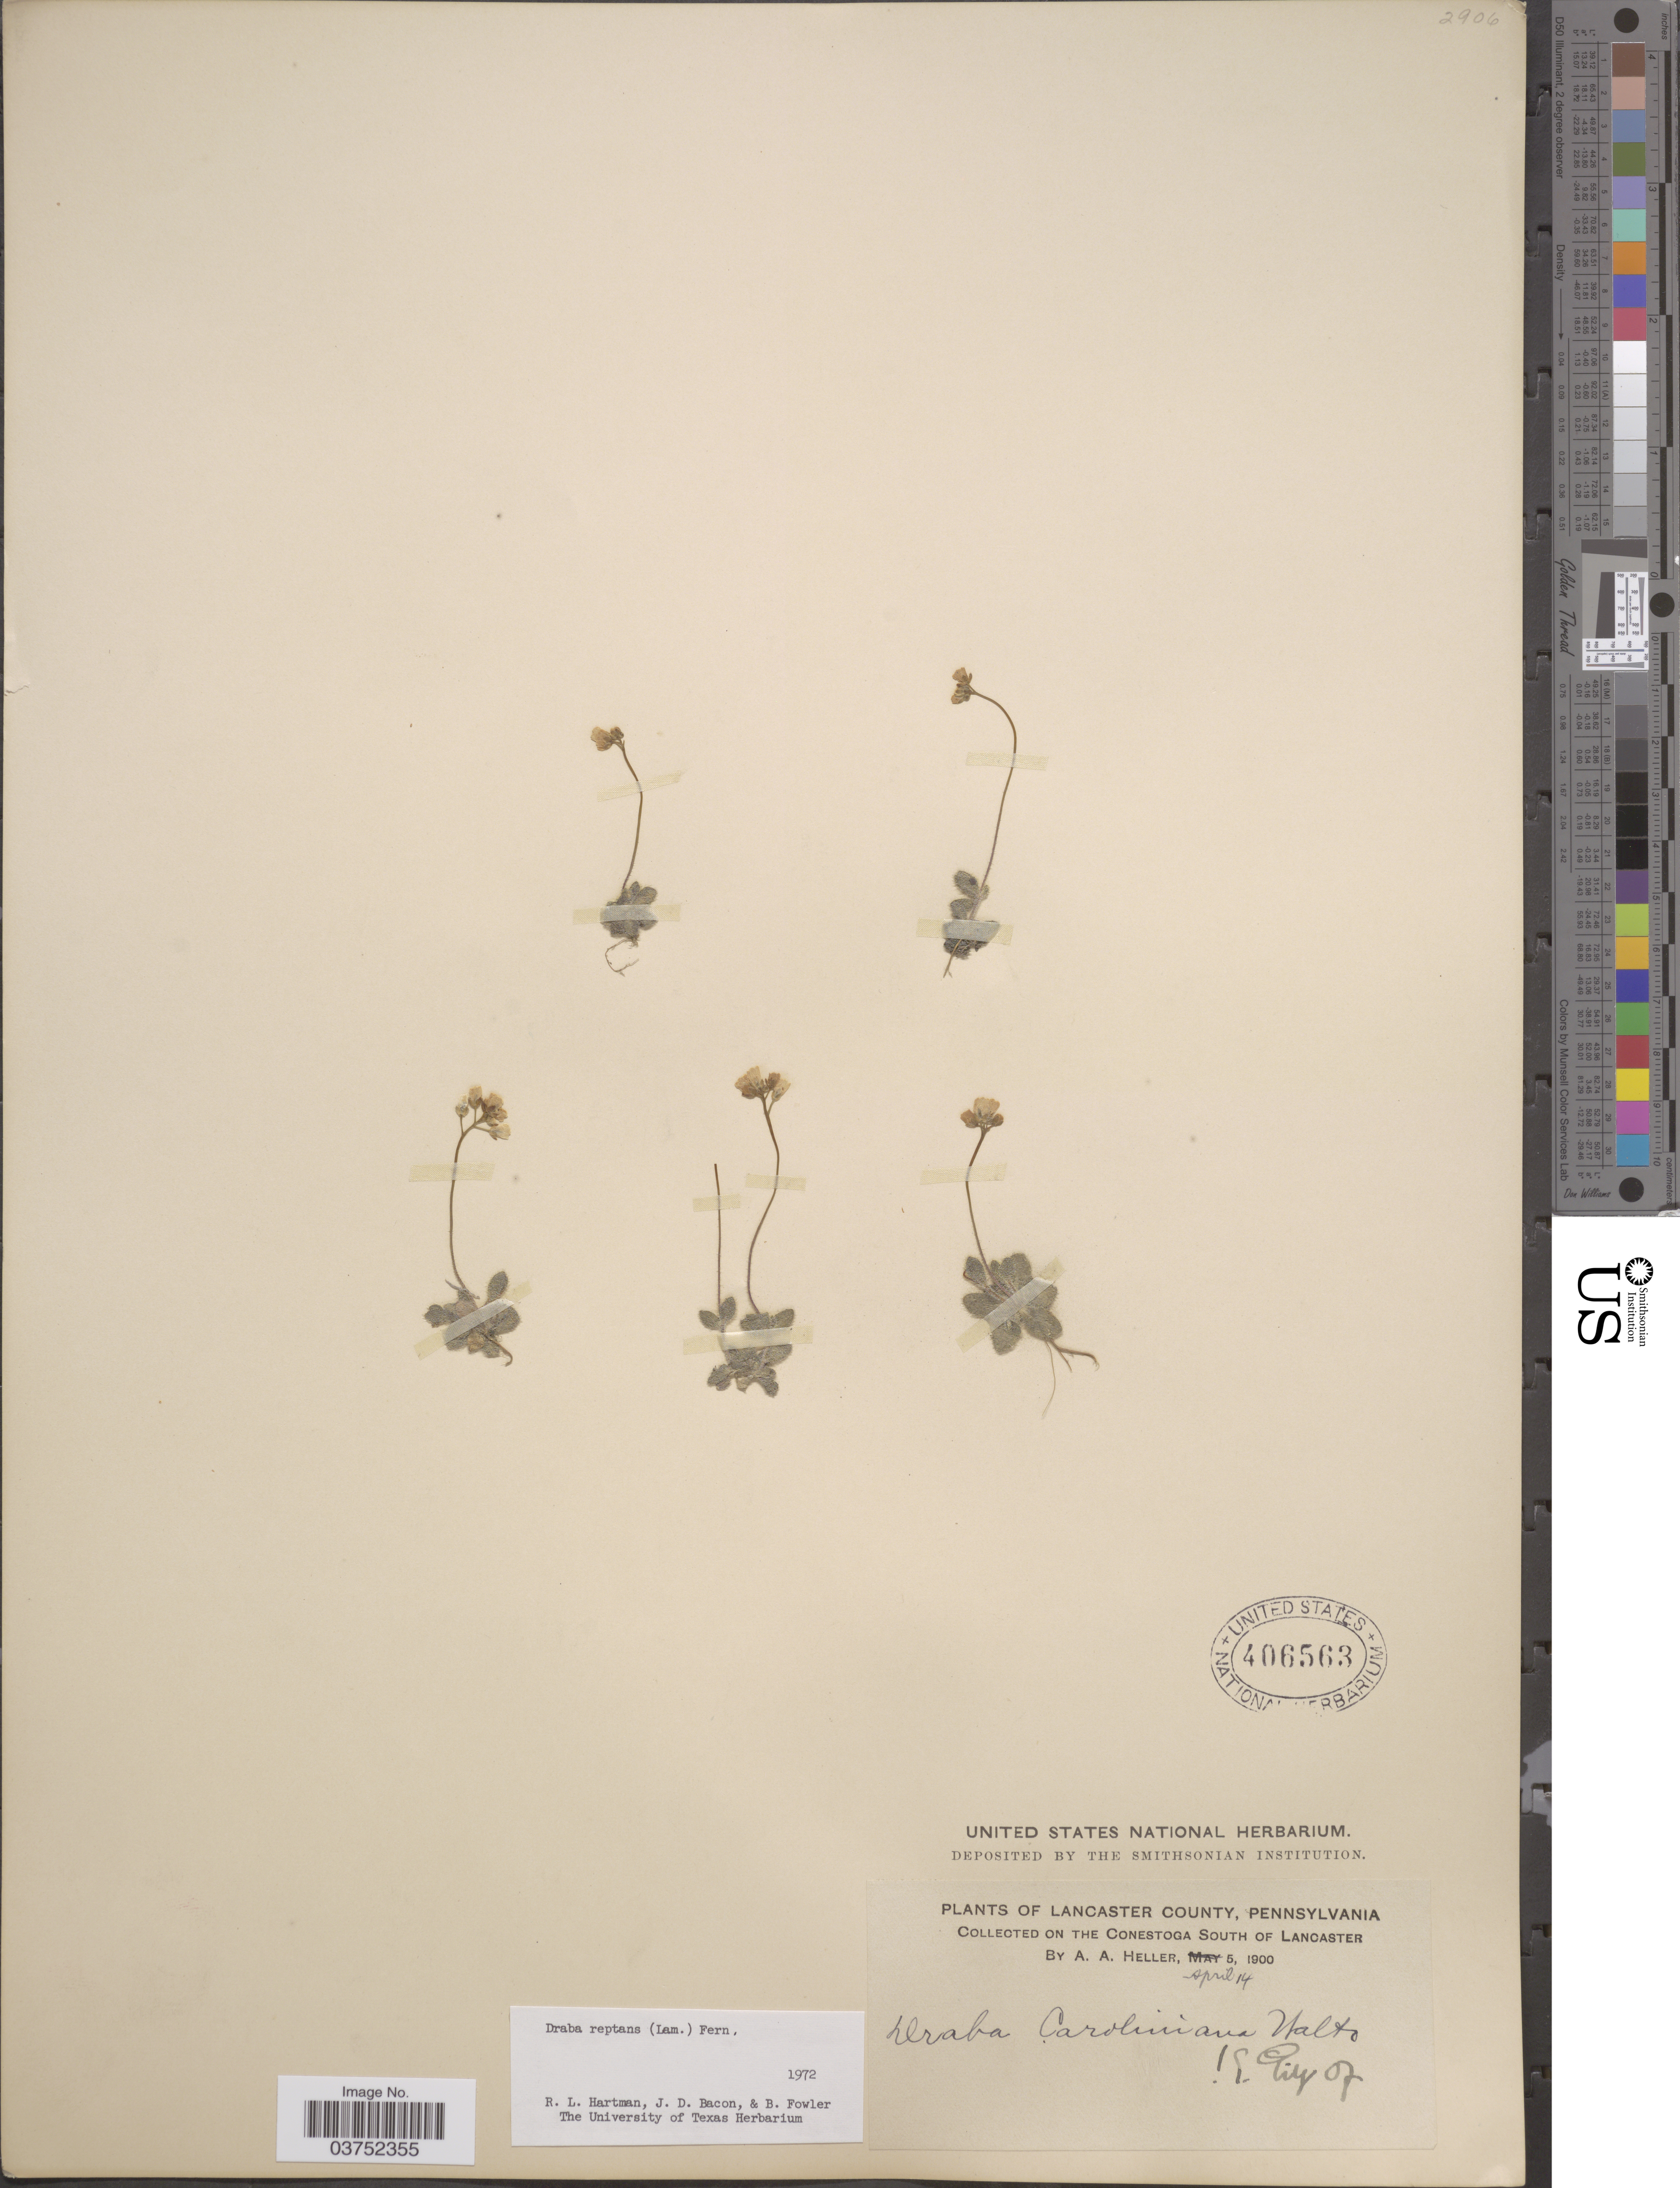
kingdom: Plantae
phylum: Tracheophyta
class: Magnoliopsida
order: Brassicales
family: Brassicaceae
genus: Draba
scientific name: Draba reptans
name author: (Lam.) Fernald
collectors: A. A. Heller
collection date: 1900-04-14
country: United States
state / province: Pennsylvania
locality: Lancaster County. Conestoga south of Lancaster.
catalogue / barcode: US 406563